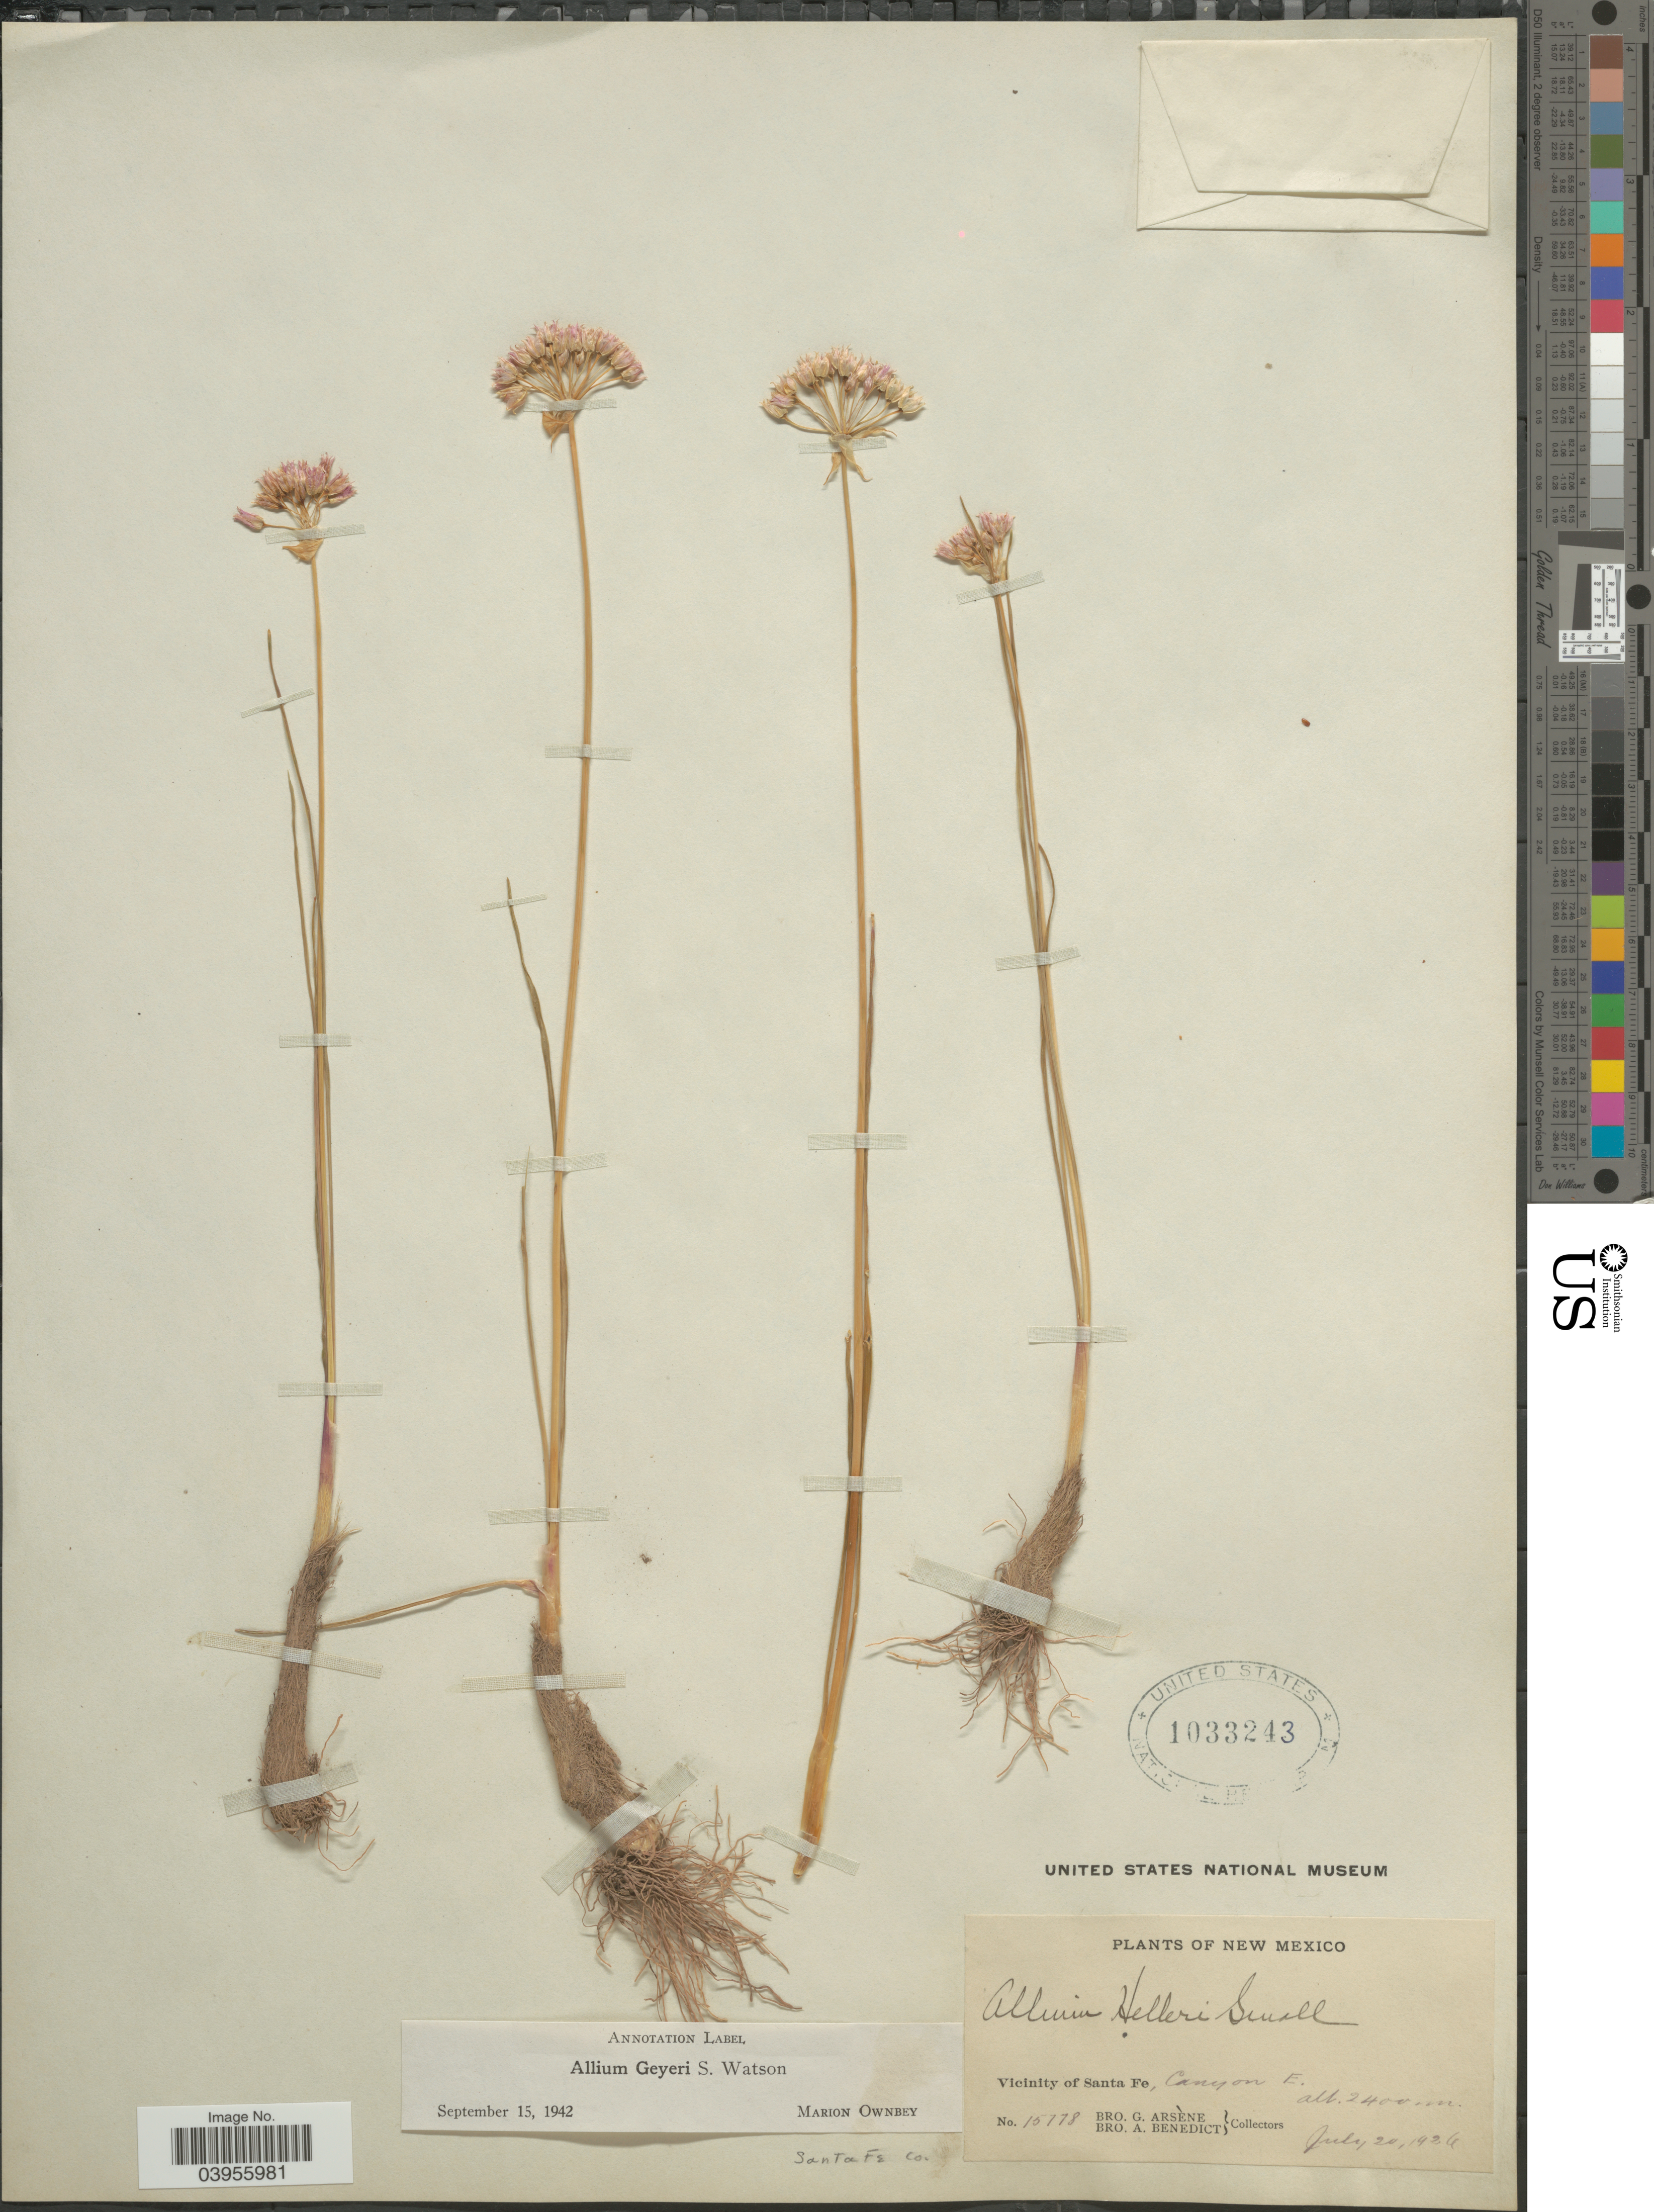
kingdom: Plantae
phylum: Tracheophyta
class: Liliopsida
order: Asparagales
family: Amaryllidaceae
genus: Allium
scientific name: Allium geyeri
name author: S. Watson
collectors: Bro. G. Arsène & Bro. A. Benedict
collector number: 15778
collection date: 1926-07-20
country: United States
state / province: New Mexico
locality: Vicinity of Santa Fe, Canyon E. Santa Fe Co.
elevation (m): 2400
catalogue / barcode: US 1033243